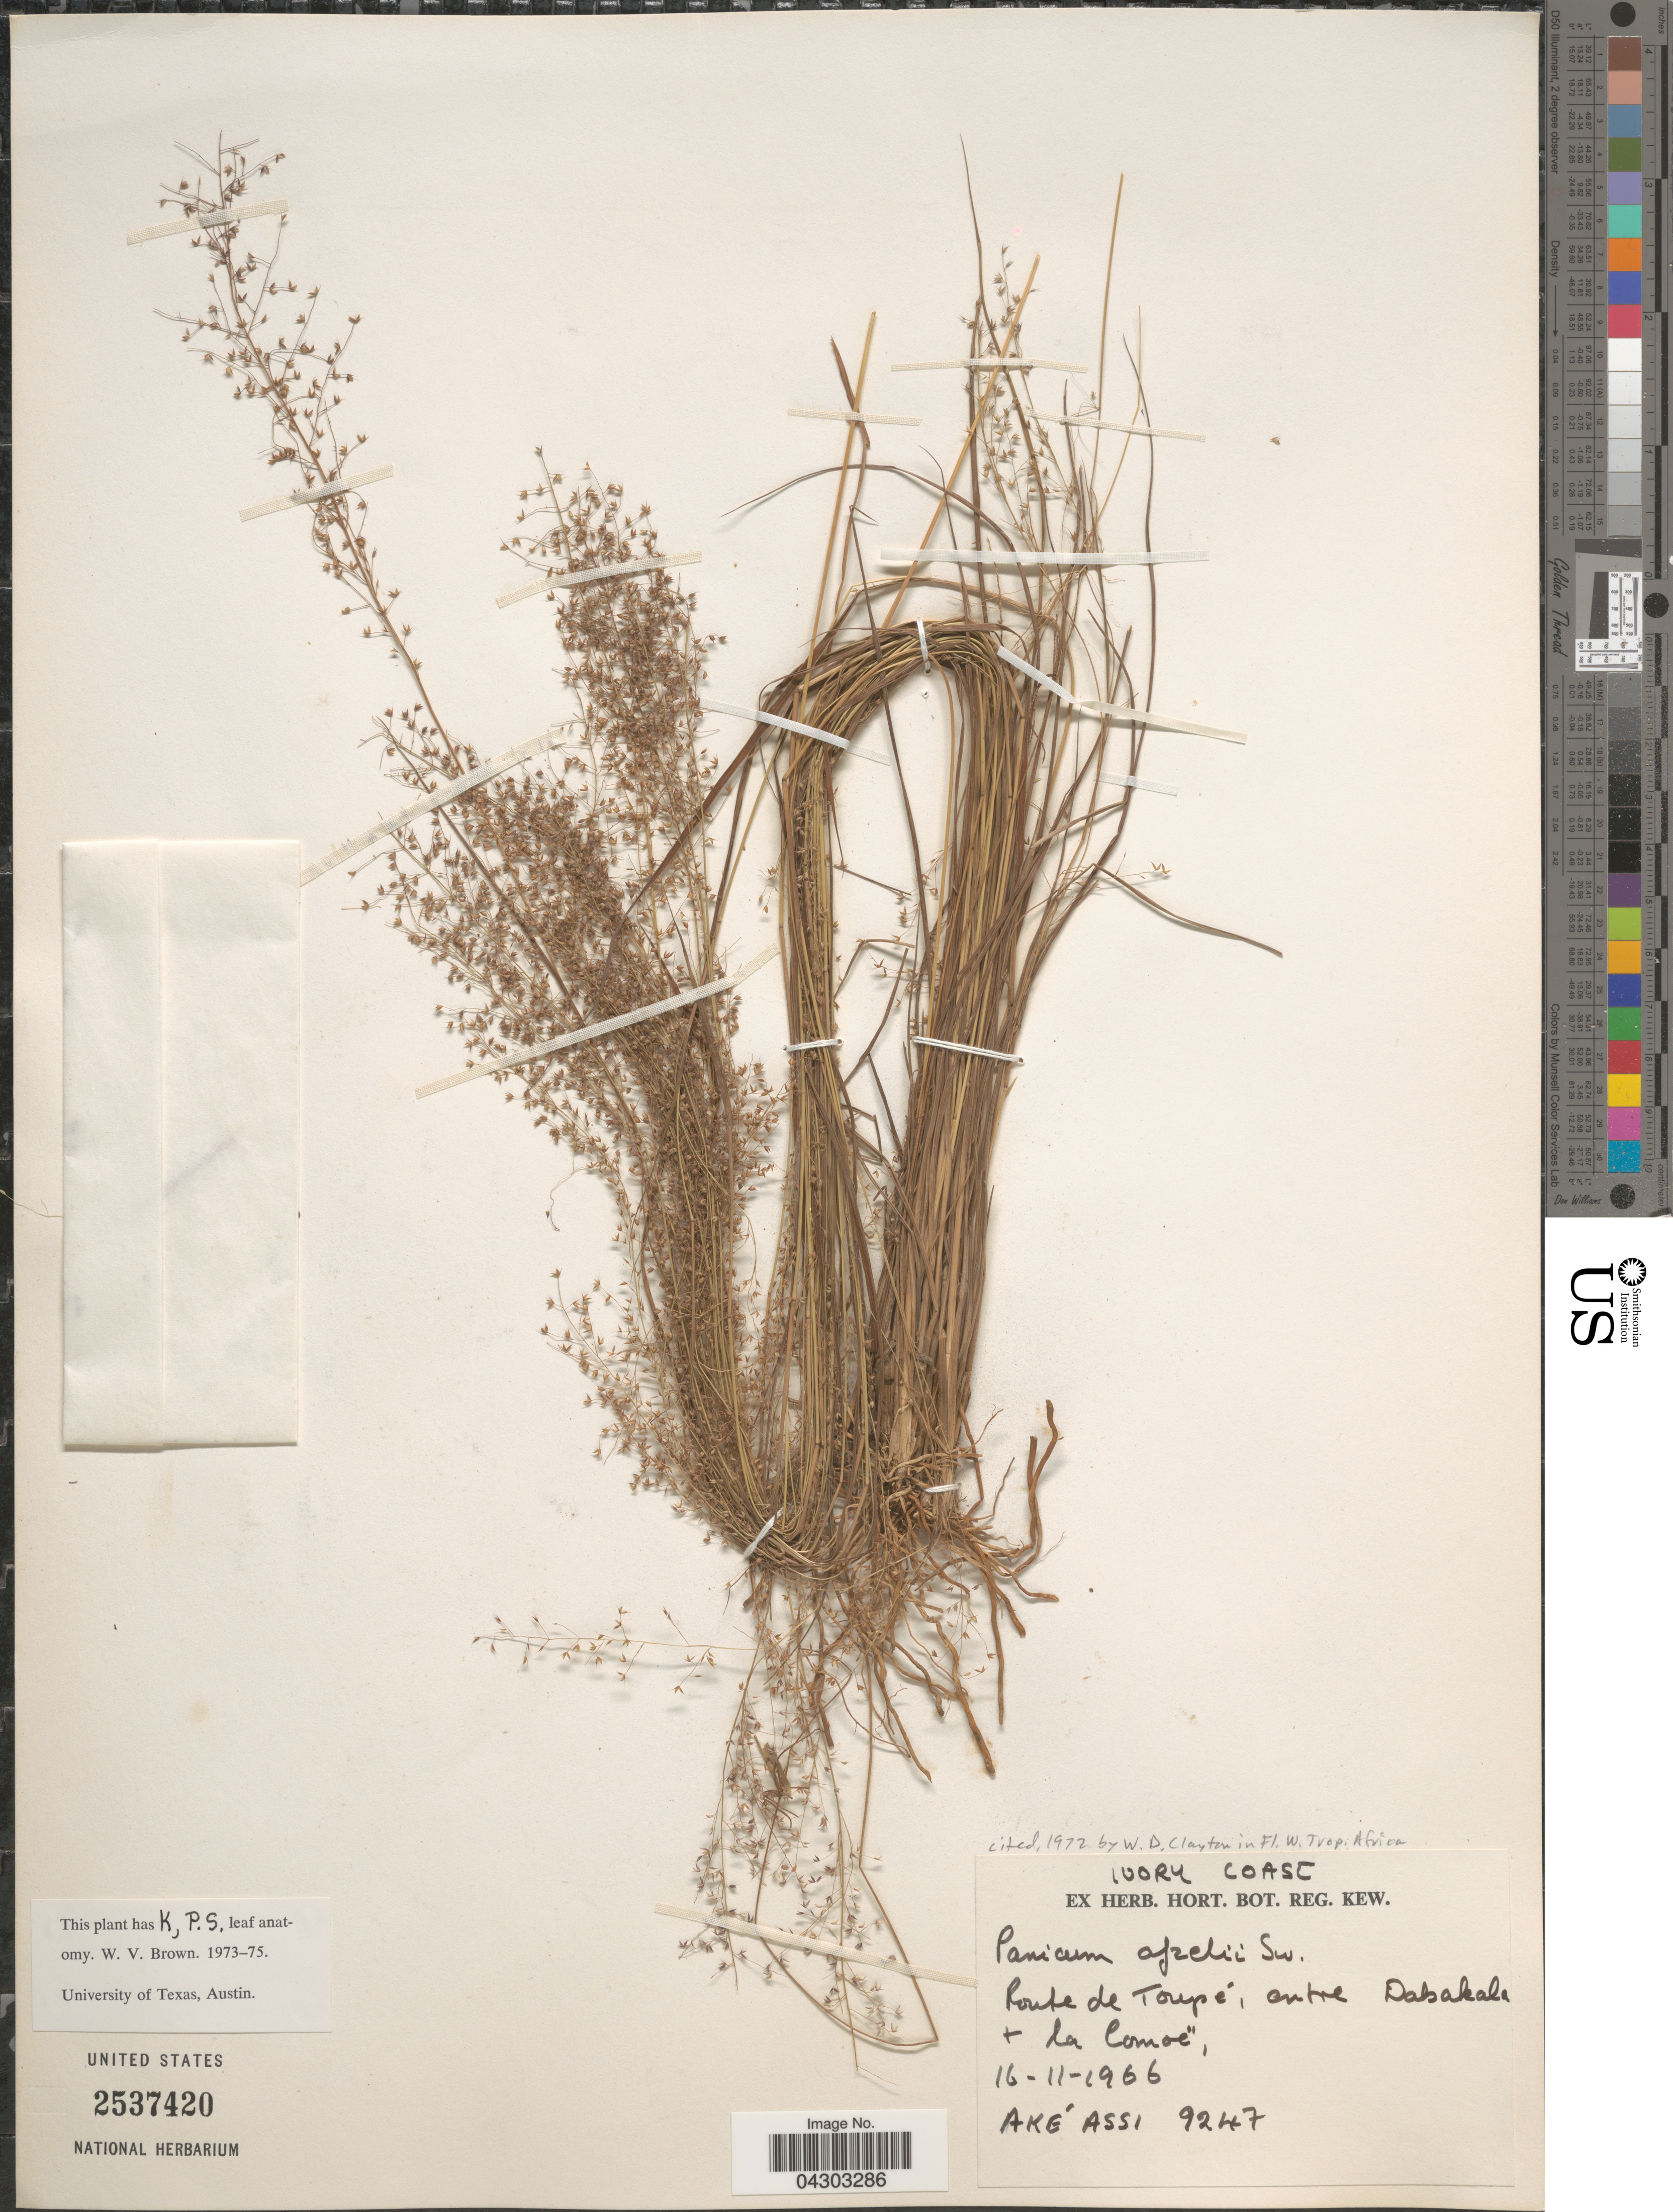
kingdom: Plantae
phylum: Tracheophyta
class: Liliopsida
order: Poales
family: Poaceae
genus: Panicum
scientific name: Panicum afzelii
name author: Sw.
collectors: -. Ake-Assi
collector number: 9247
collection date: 1966-11-16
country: Ivory Coast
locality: Route de Toupé, entre Dabakala & la Comoë.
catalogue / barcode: US 2537420